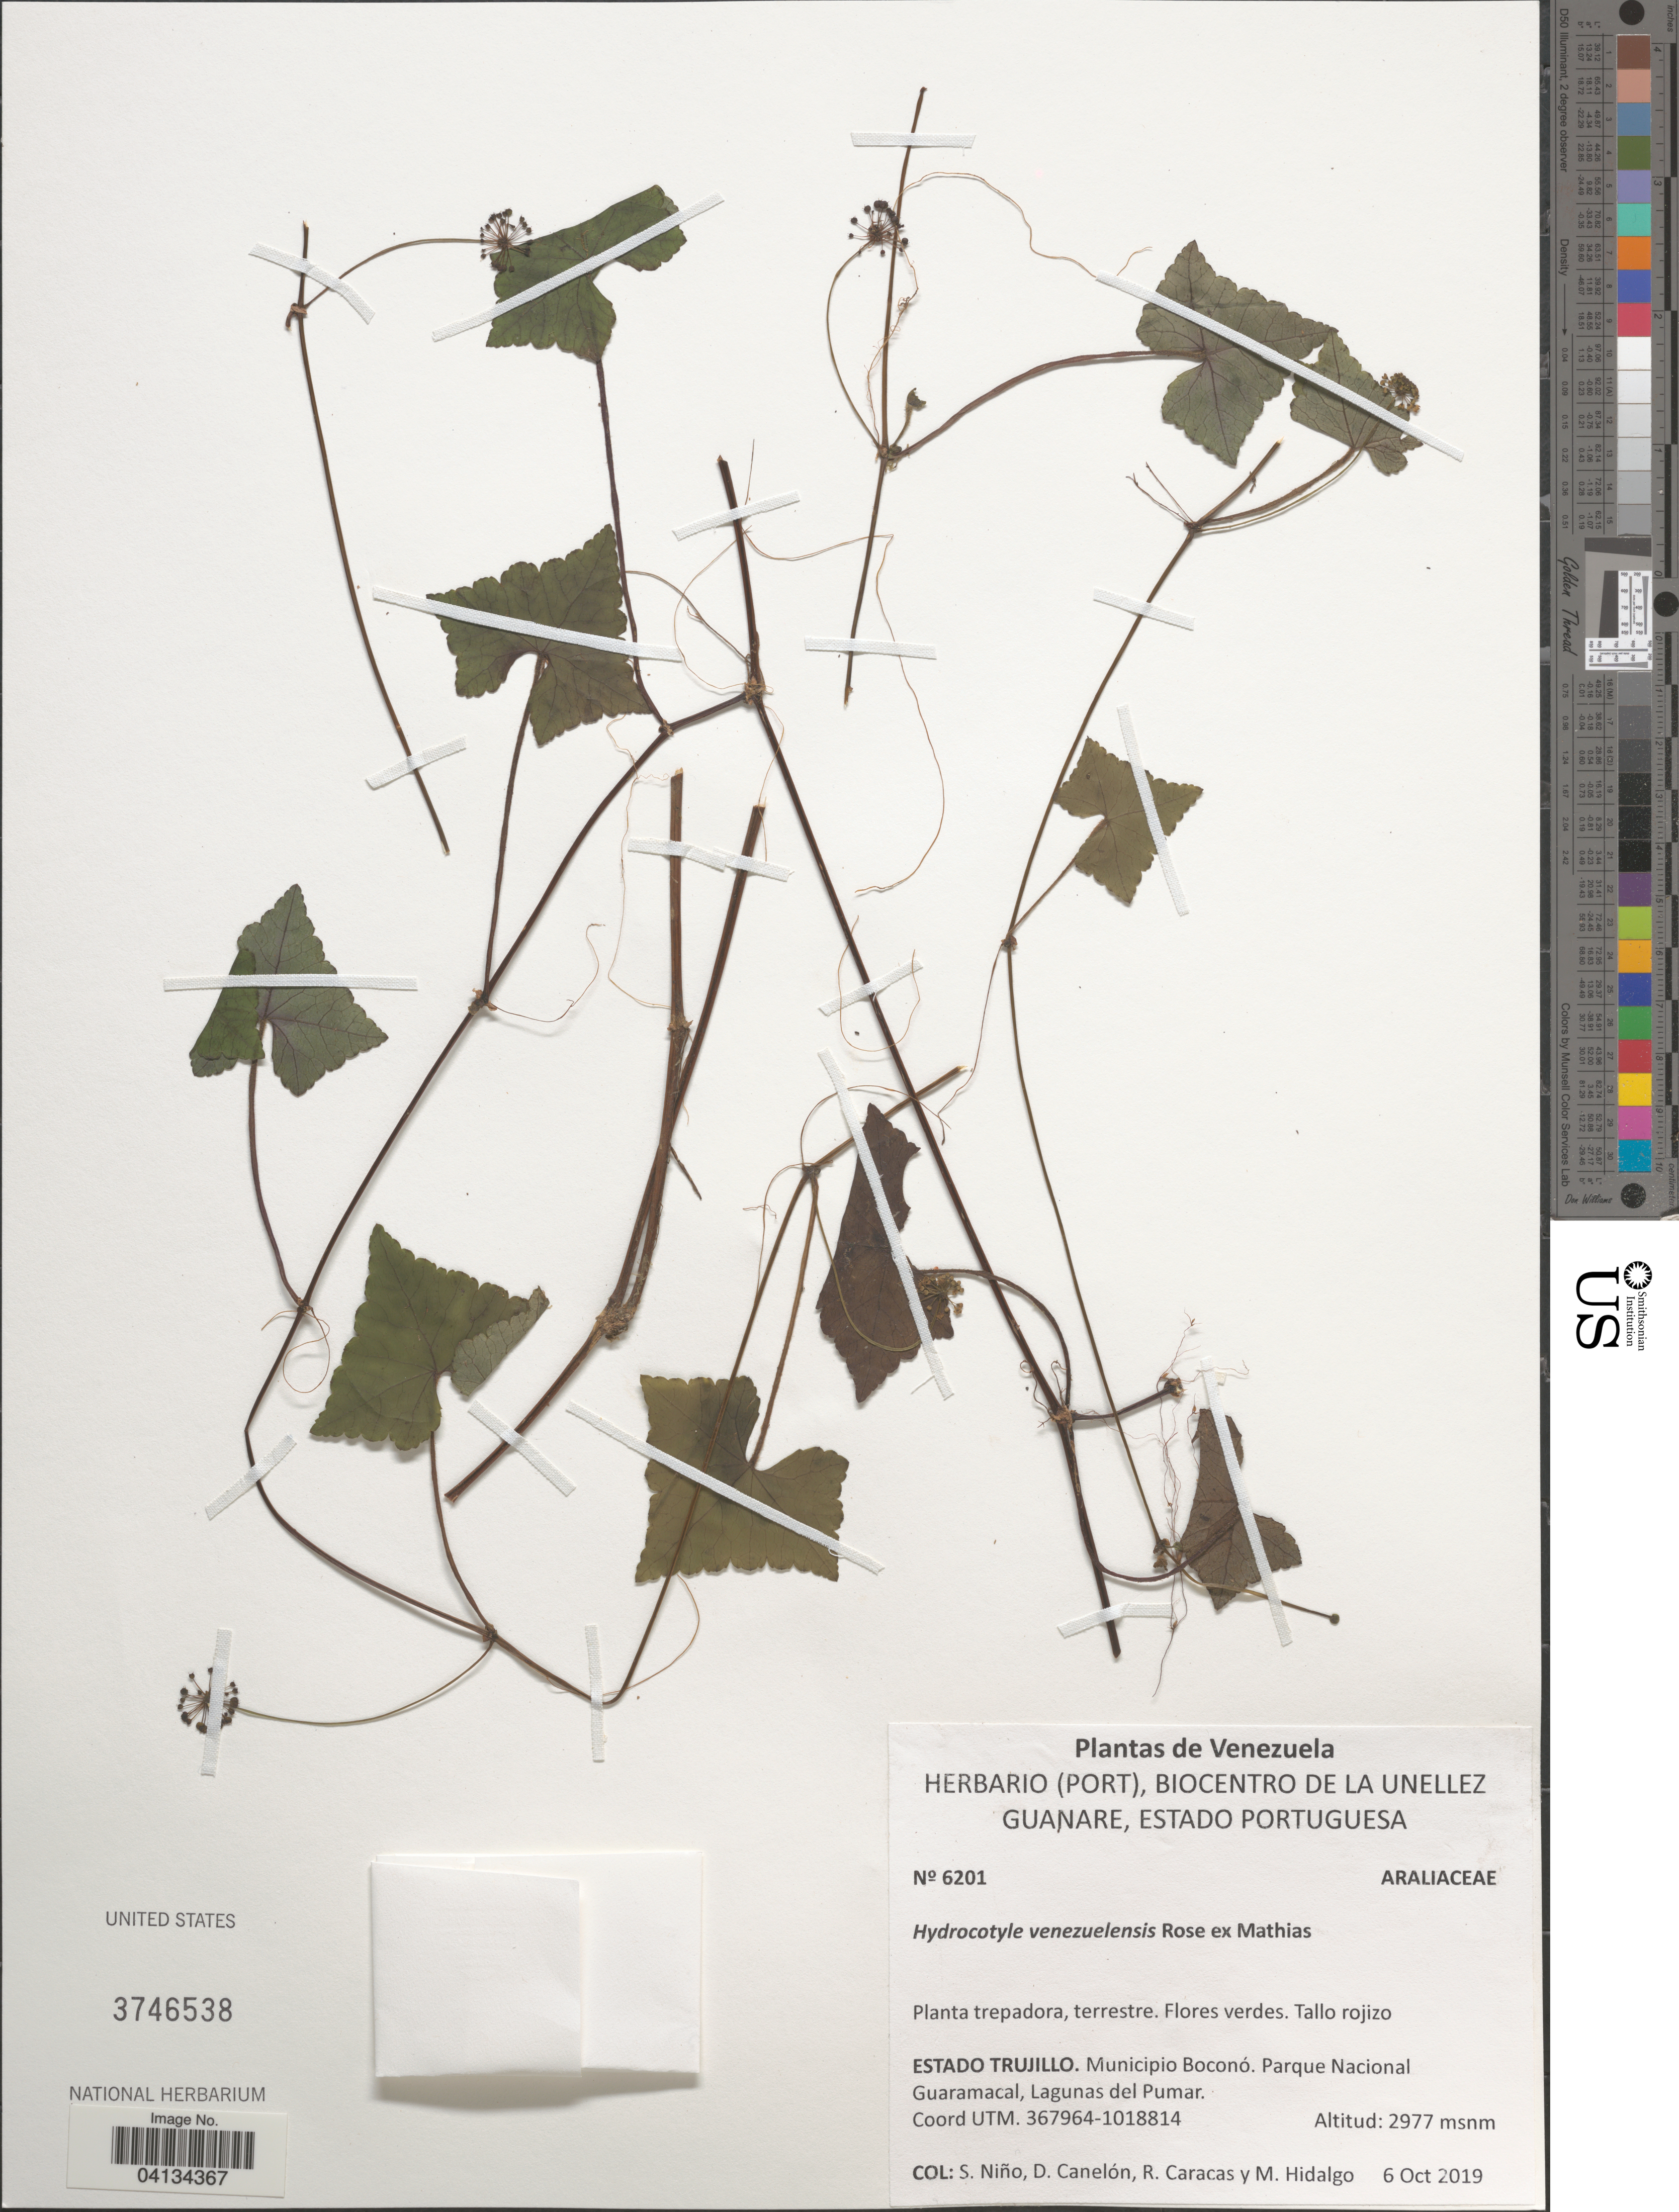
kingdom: Plantae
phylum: Tracheophyta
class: Magnoliopsida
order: Apiales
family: Araliaceae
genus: Hydrocotyle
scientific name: Hydrocotyle venezuelensis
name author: Rose ex Mathias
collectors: S. M. Niño, D. Canelón, R. Caracas & M. Hidalgo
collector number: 6201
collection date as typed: Transcribed d/m/y: 6/10/2019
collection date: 2019-10-06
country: Venezuela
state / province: Trujillo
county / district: Boconó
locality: Parque Nacional Guaramacal, Lagunas del Pumar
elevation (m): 2977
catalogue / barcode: US 3746538